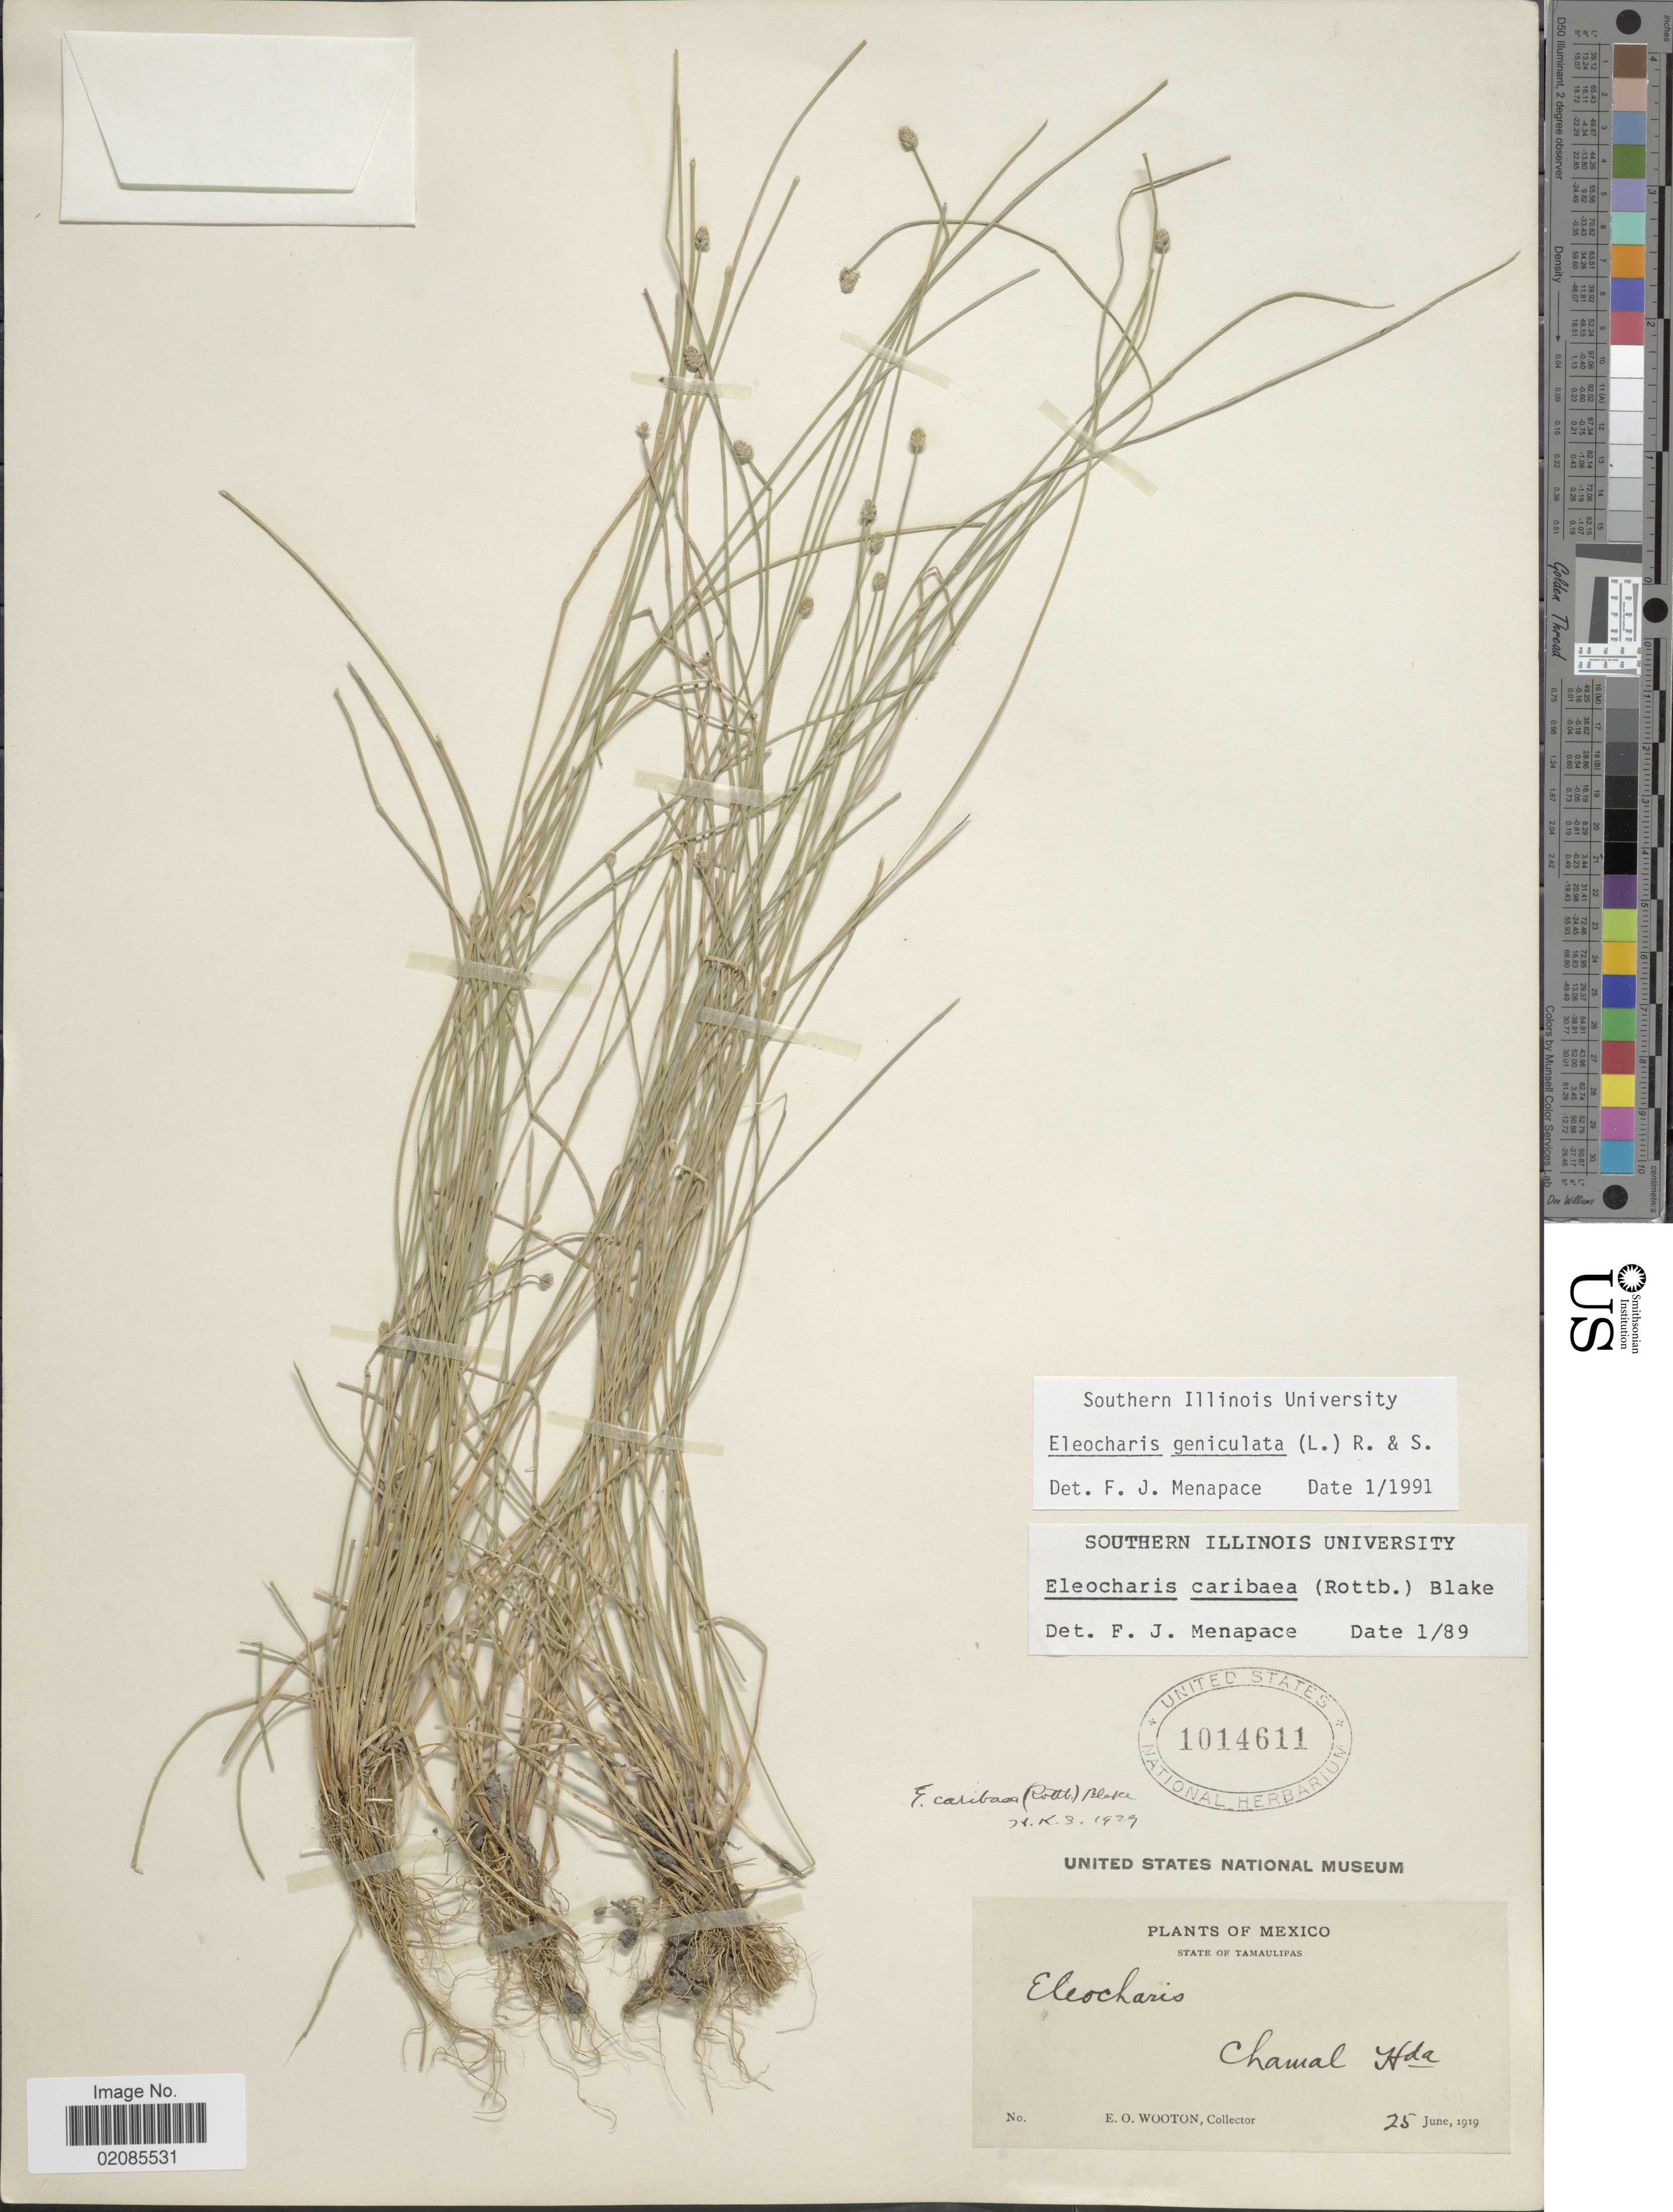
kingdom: Plantae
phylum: Tracheophyta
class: Liliopsida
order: Poales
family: Cyperaceae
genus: Eleocharis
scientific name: Eleocharis geniculata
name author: (L.) Roem. & Schult.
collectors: E. O. Wooton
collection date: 1919-06-25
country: Mexico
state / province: Tamaulipas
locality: Chamal Hda.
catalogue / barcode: US 1014611